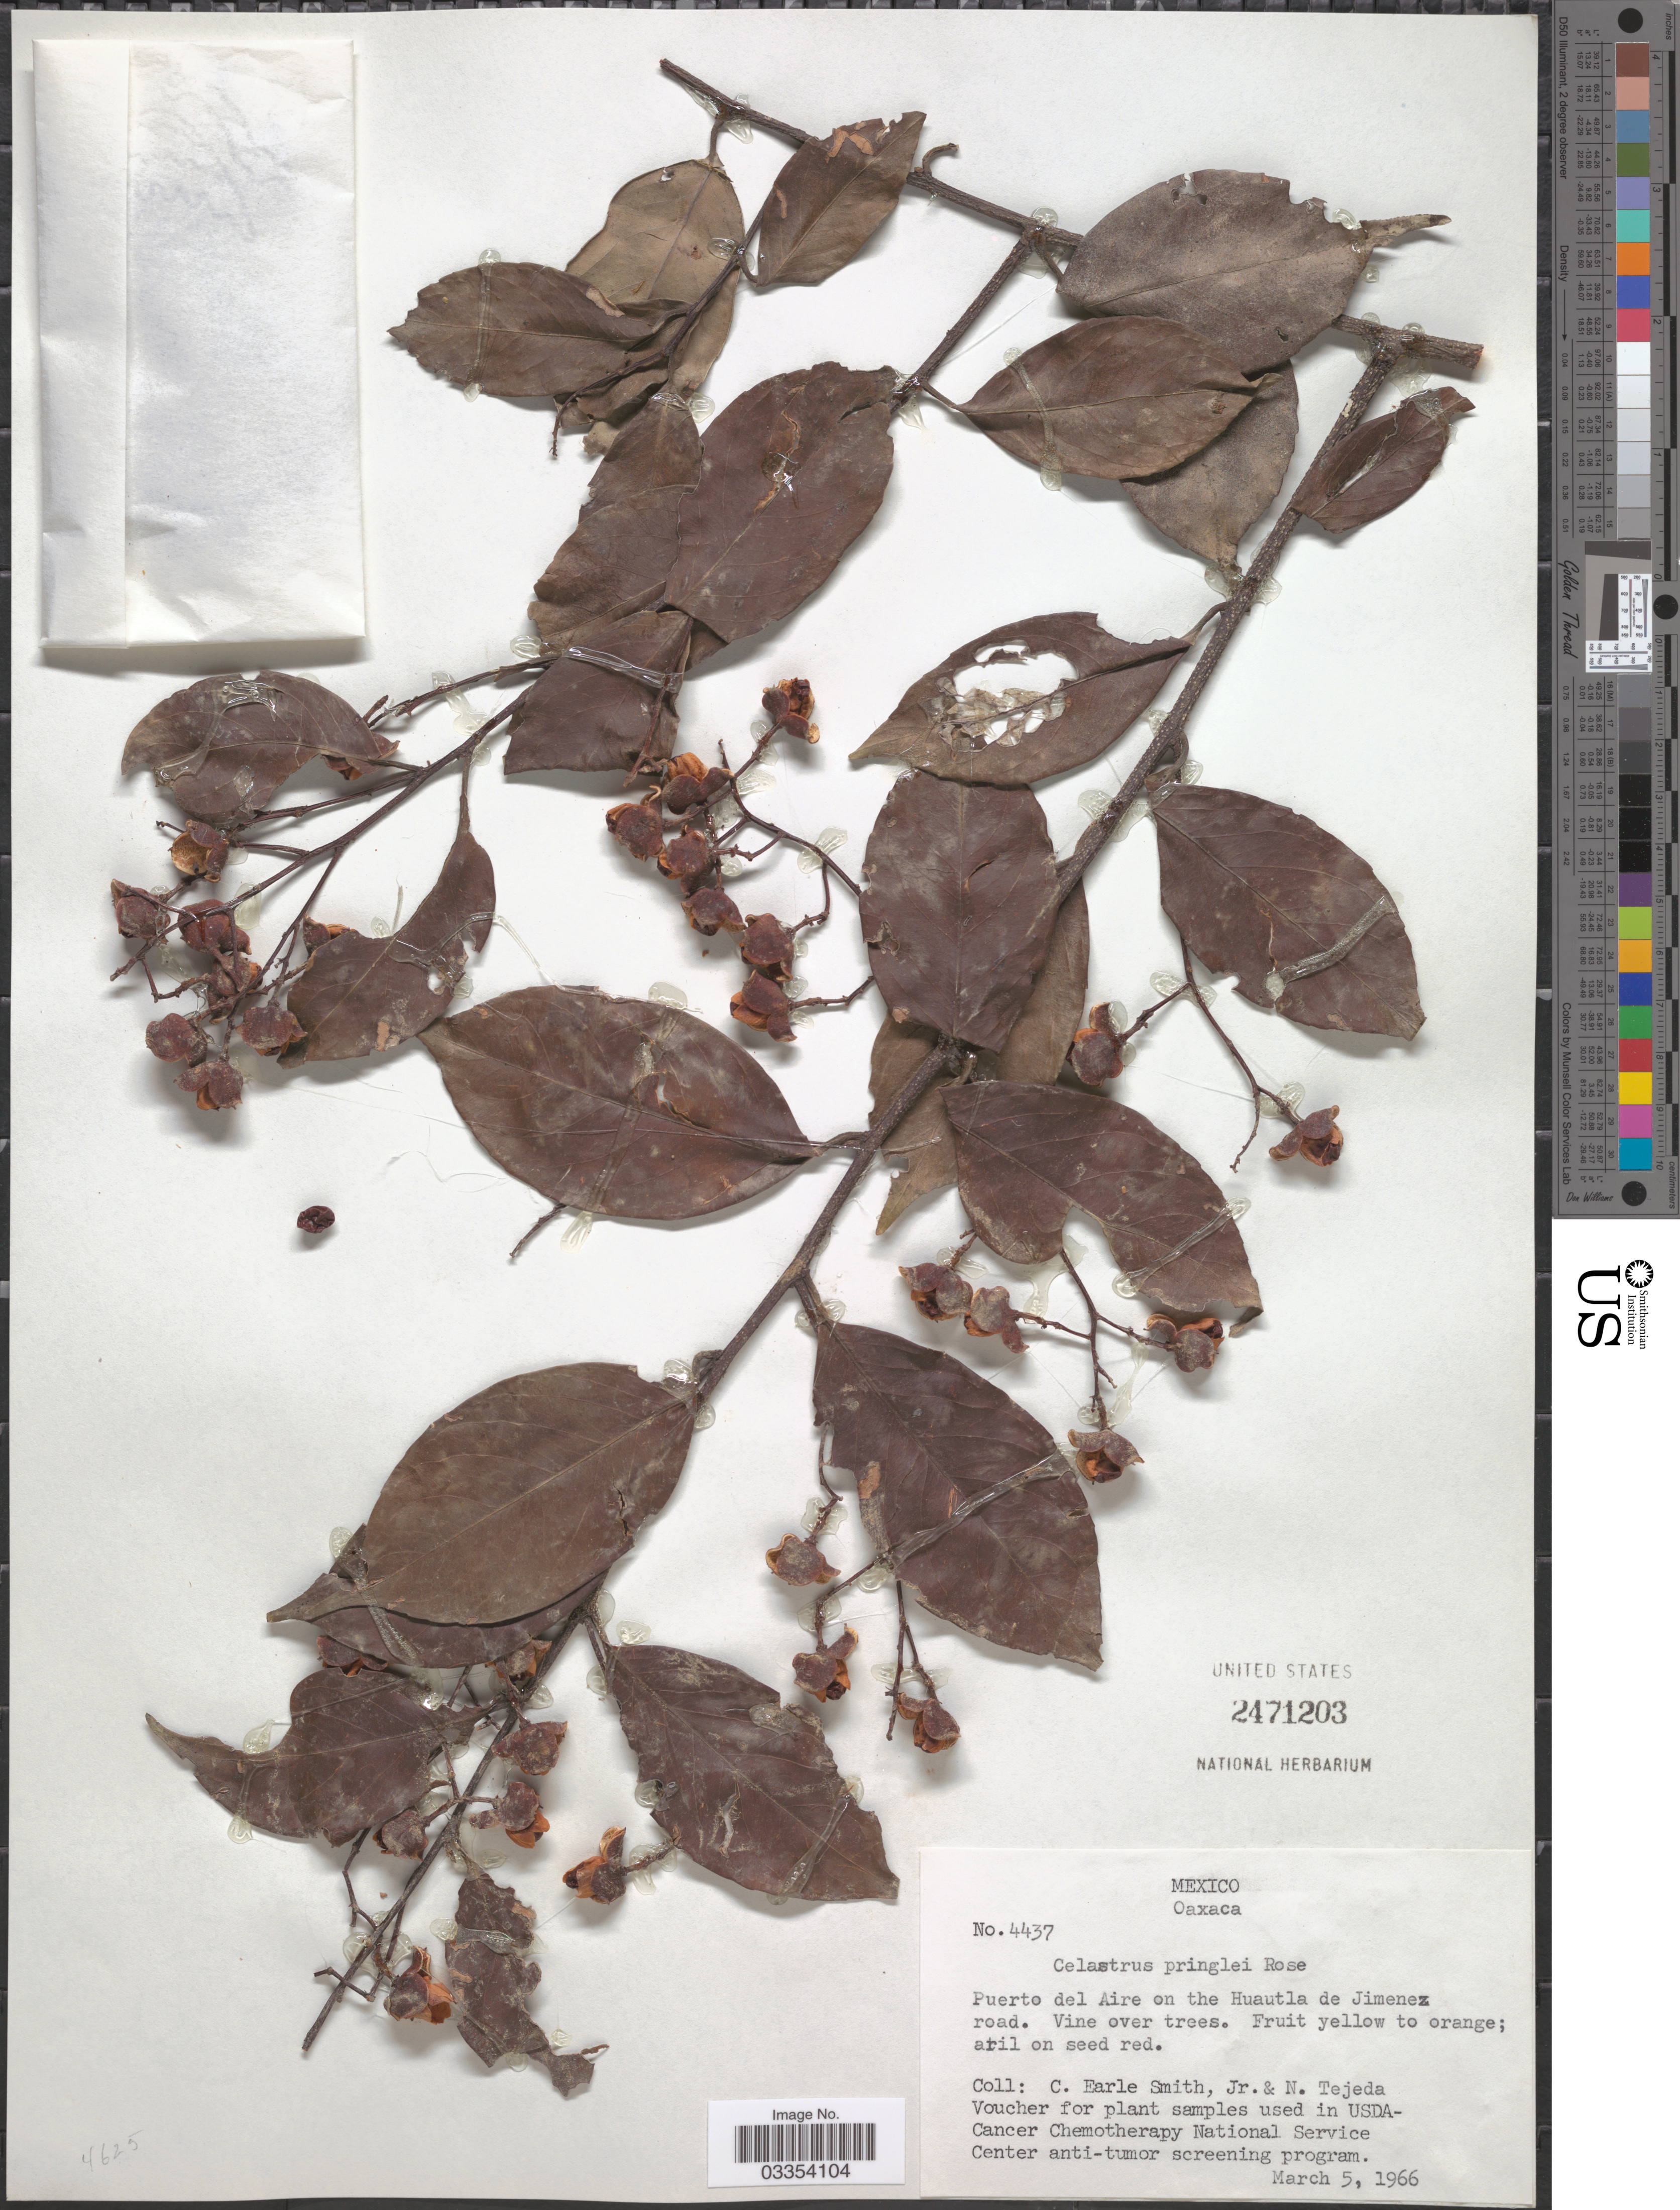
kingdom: Plantae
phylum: Tracheophyta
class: Magnoliopsida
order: Celastrales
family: Celastraceae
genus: Celastrus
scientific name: Celastrus pringlei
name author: Rose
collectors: C. E. Smith Jr. & N. Tejeda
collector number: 4437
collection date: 1966-03-05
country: Mexico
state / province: Oaxaca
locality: Puerto del Aire on the Huautla de Jimenez road.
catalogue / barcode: US 2471203